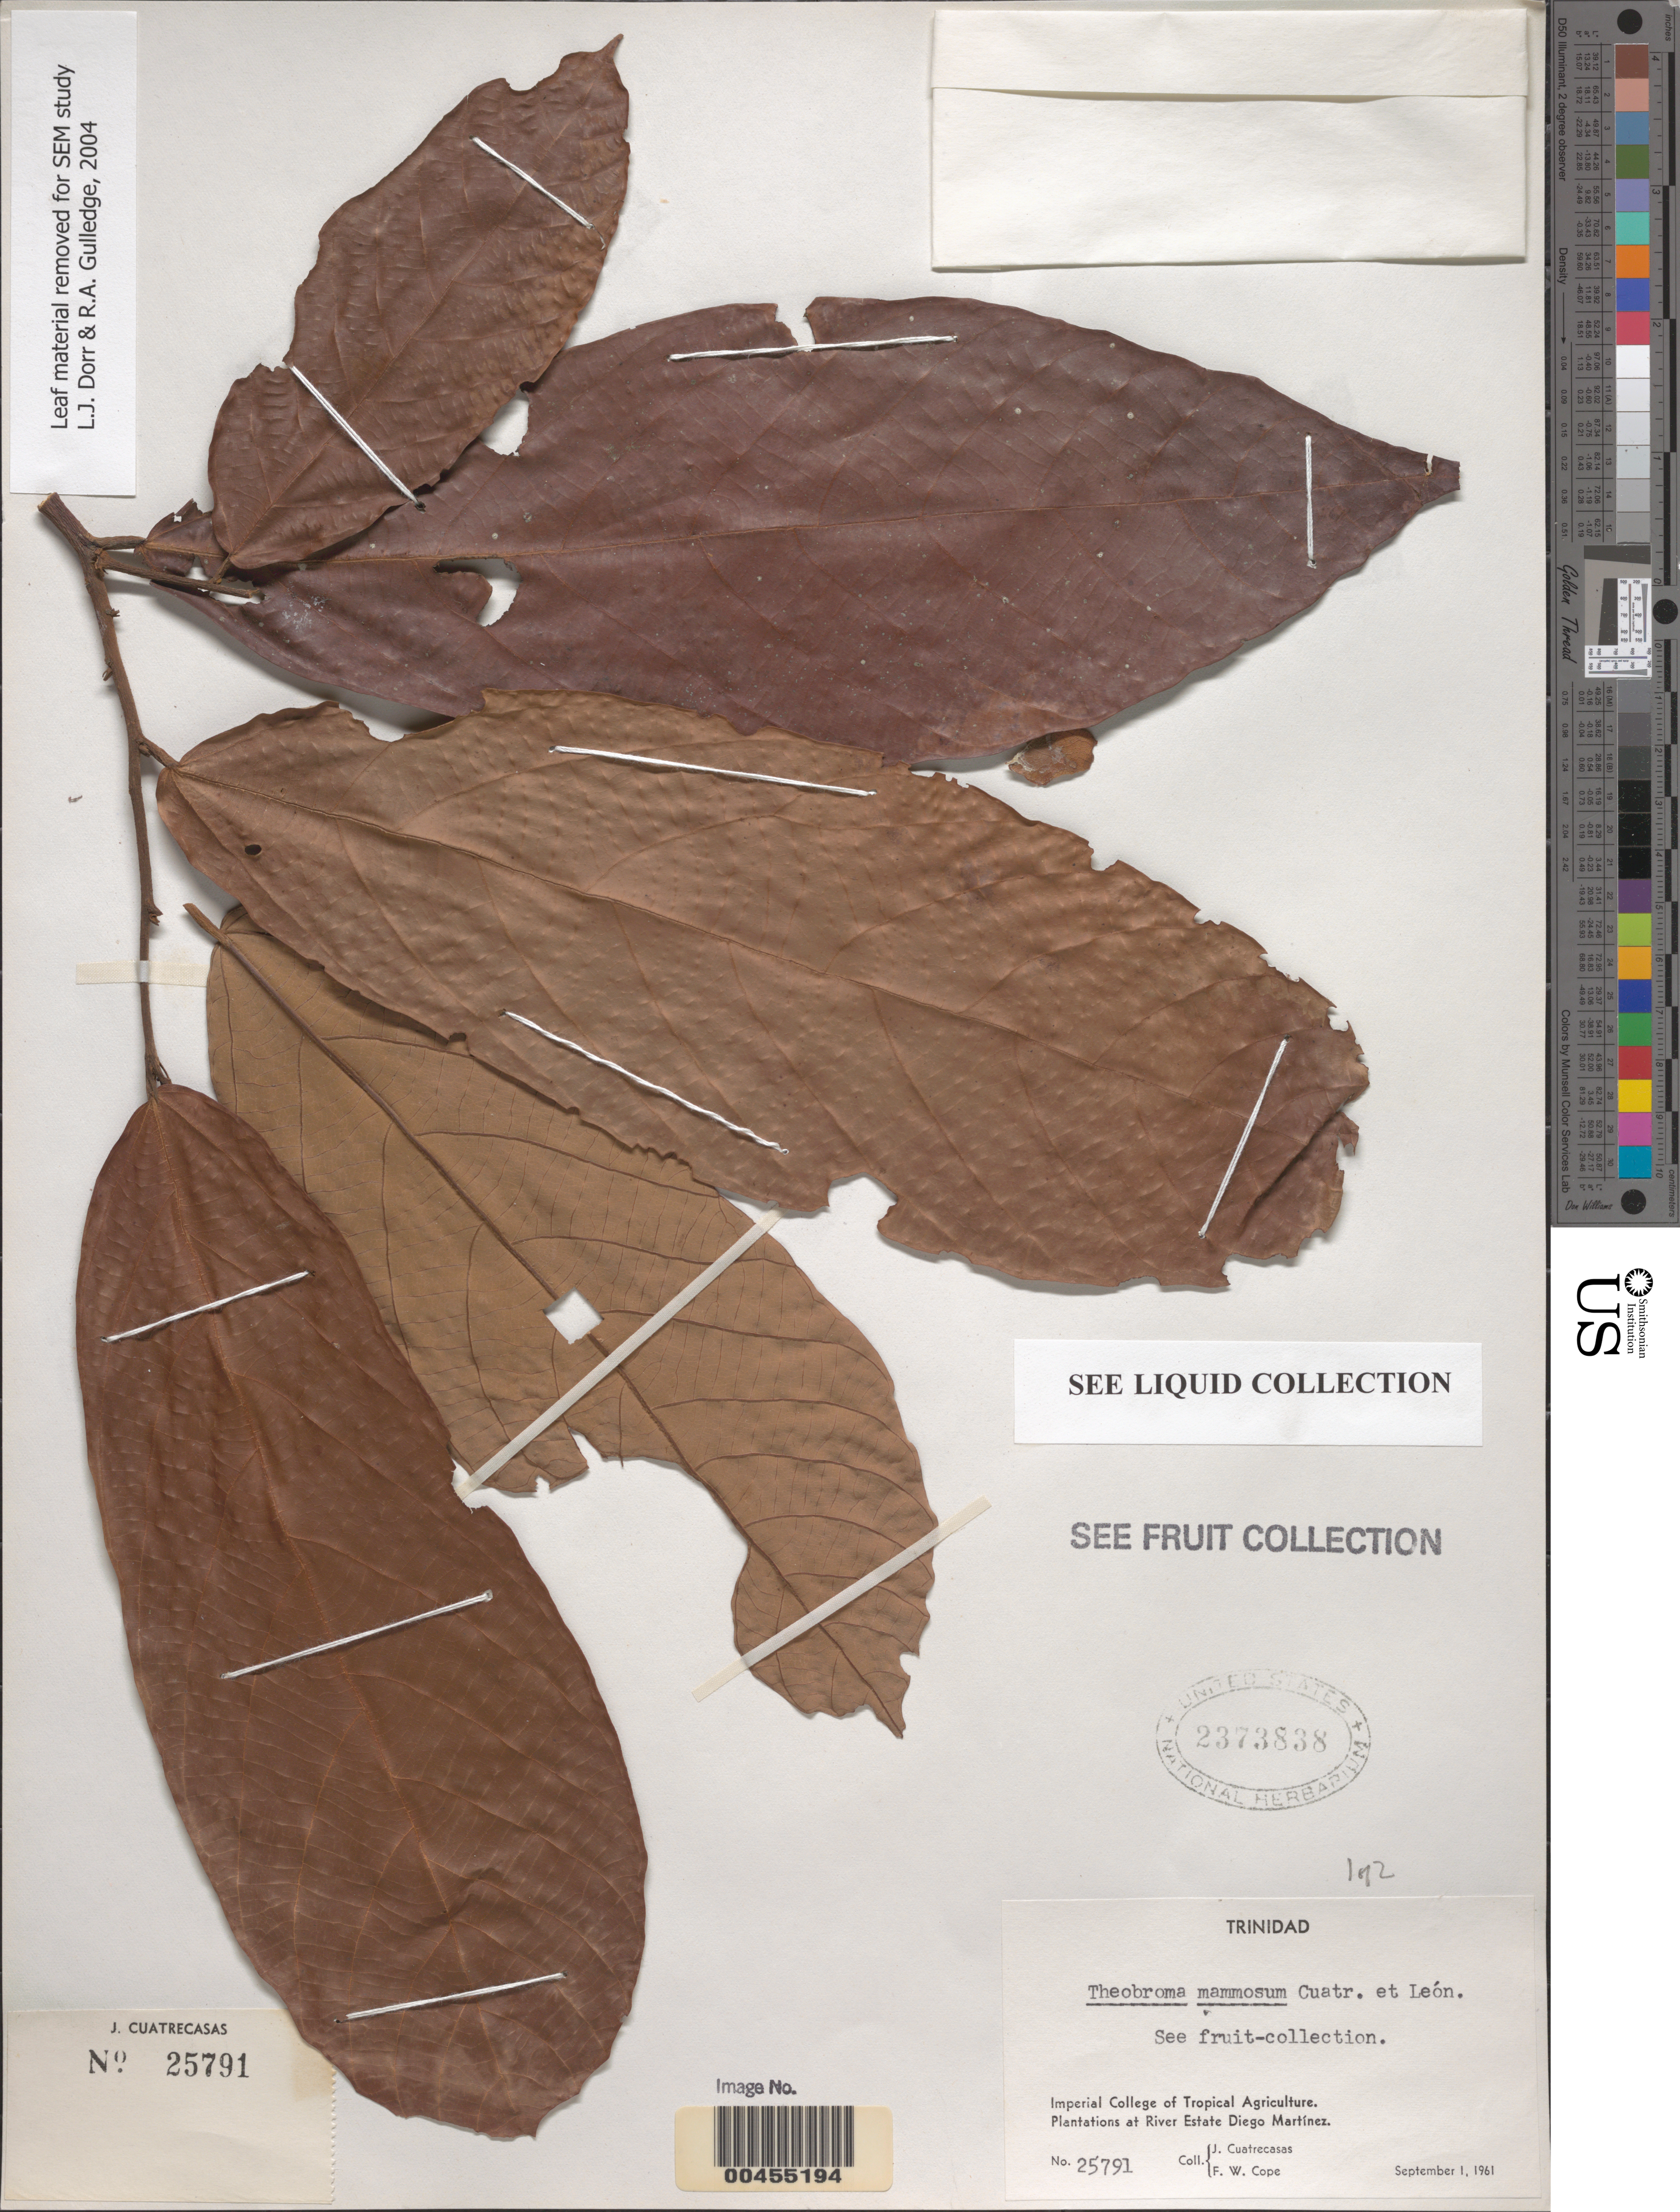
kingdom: Plantae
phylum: Tracheophyta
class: Magnoliopsida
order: Malvales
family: Malvaceae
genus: Theobroma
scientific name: Theobroma angustifolium f. mammosum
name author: (Cuatrec. & J. León) Colli-Silva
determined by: Dorr, L. J., (BOT), Smithsonian Institution - National Museum of Natural History (UNITED STATES)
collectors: J. Cuatrecasas & F. Cope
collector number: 25791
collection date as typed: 01 Sep 1961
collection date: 1961-09-01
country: Trinidad and Tobago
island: Trinidad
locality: Imperial College of Tropical Agriculture. Plantations at River Estate Diego Martínez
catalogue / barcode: US 2373838